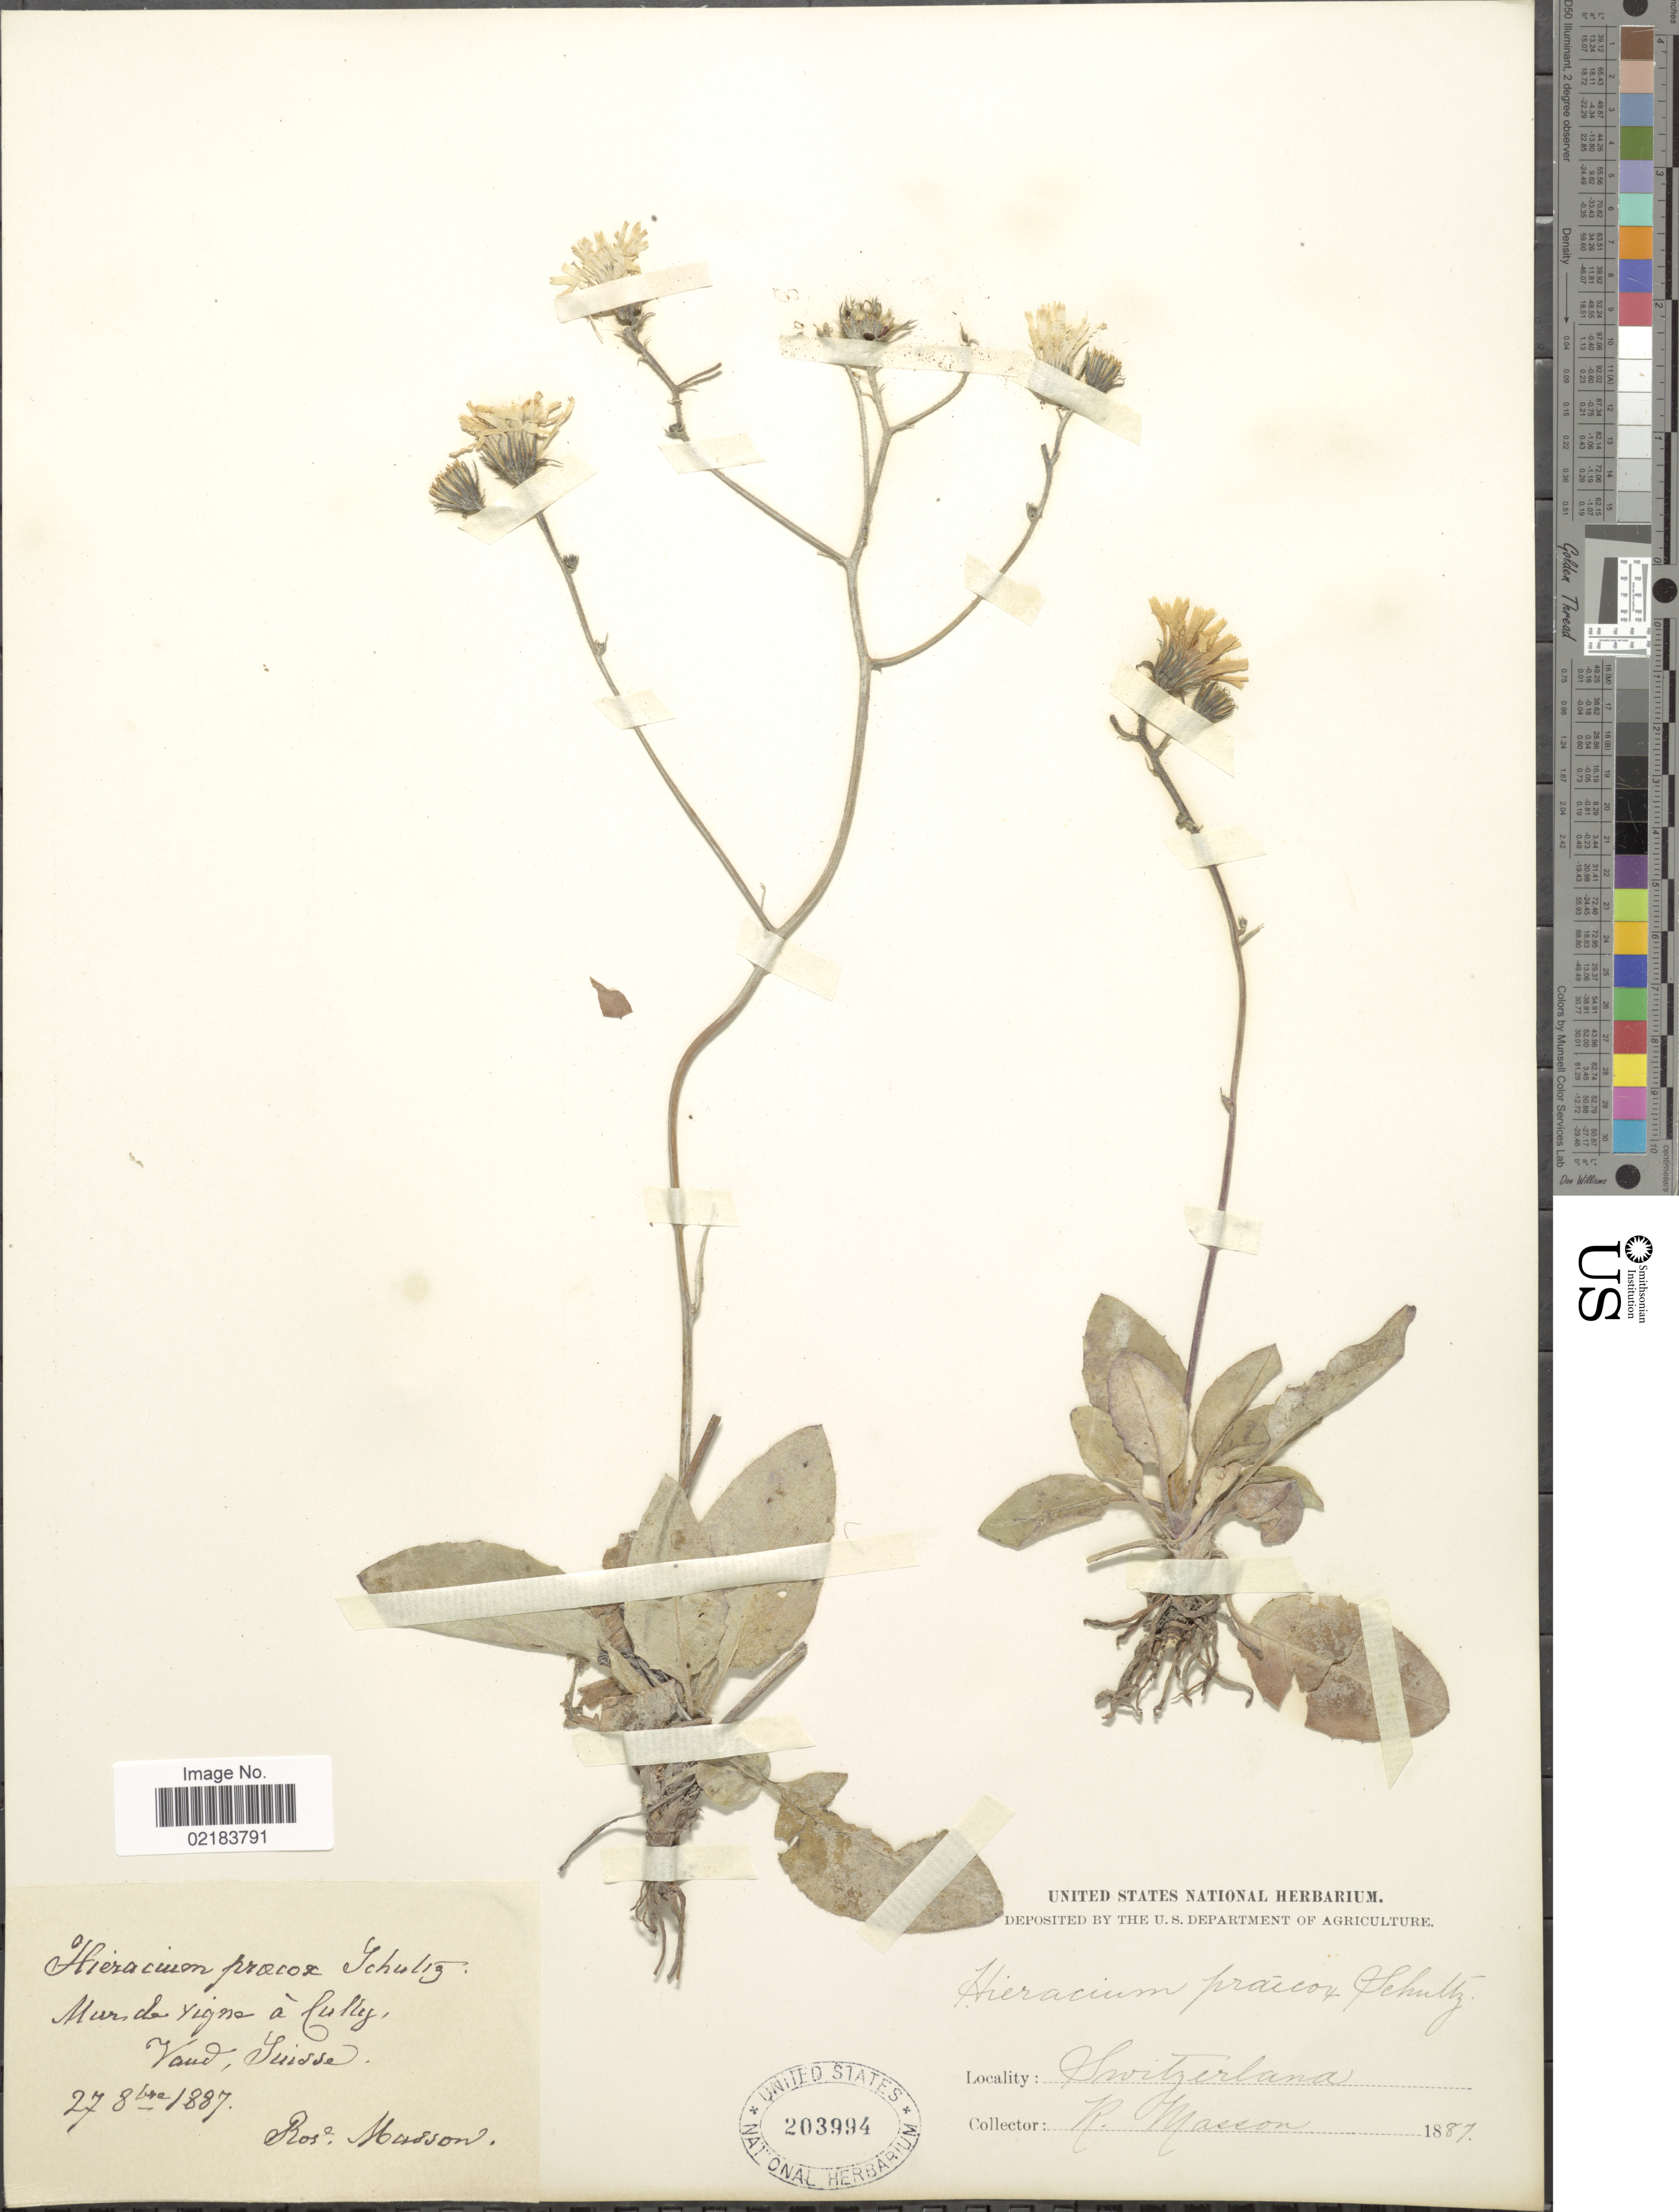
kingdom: Plantae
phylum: Tracheophyta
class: Magnoliopsida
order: Asterales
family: Asteraceae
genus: Hieracium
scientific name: Hieracium glaucinum subsp. praecox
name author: (Sch. Bip.) O. Bolòs & Vigo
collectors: R. Masson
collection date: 1887-10-27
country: Switzerland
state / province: Vaud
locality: Murds de Yigna à Culty, Vaud, Suisse.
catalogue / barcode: US 203994